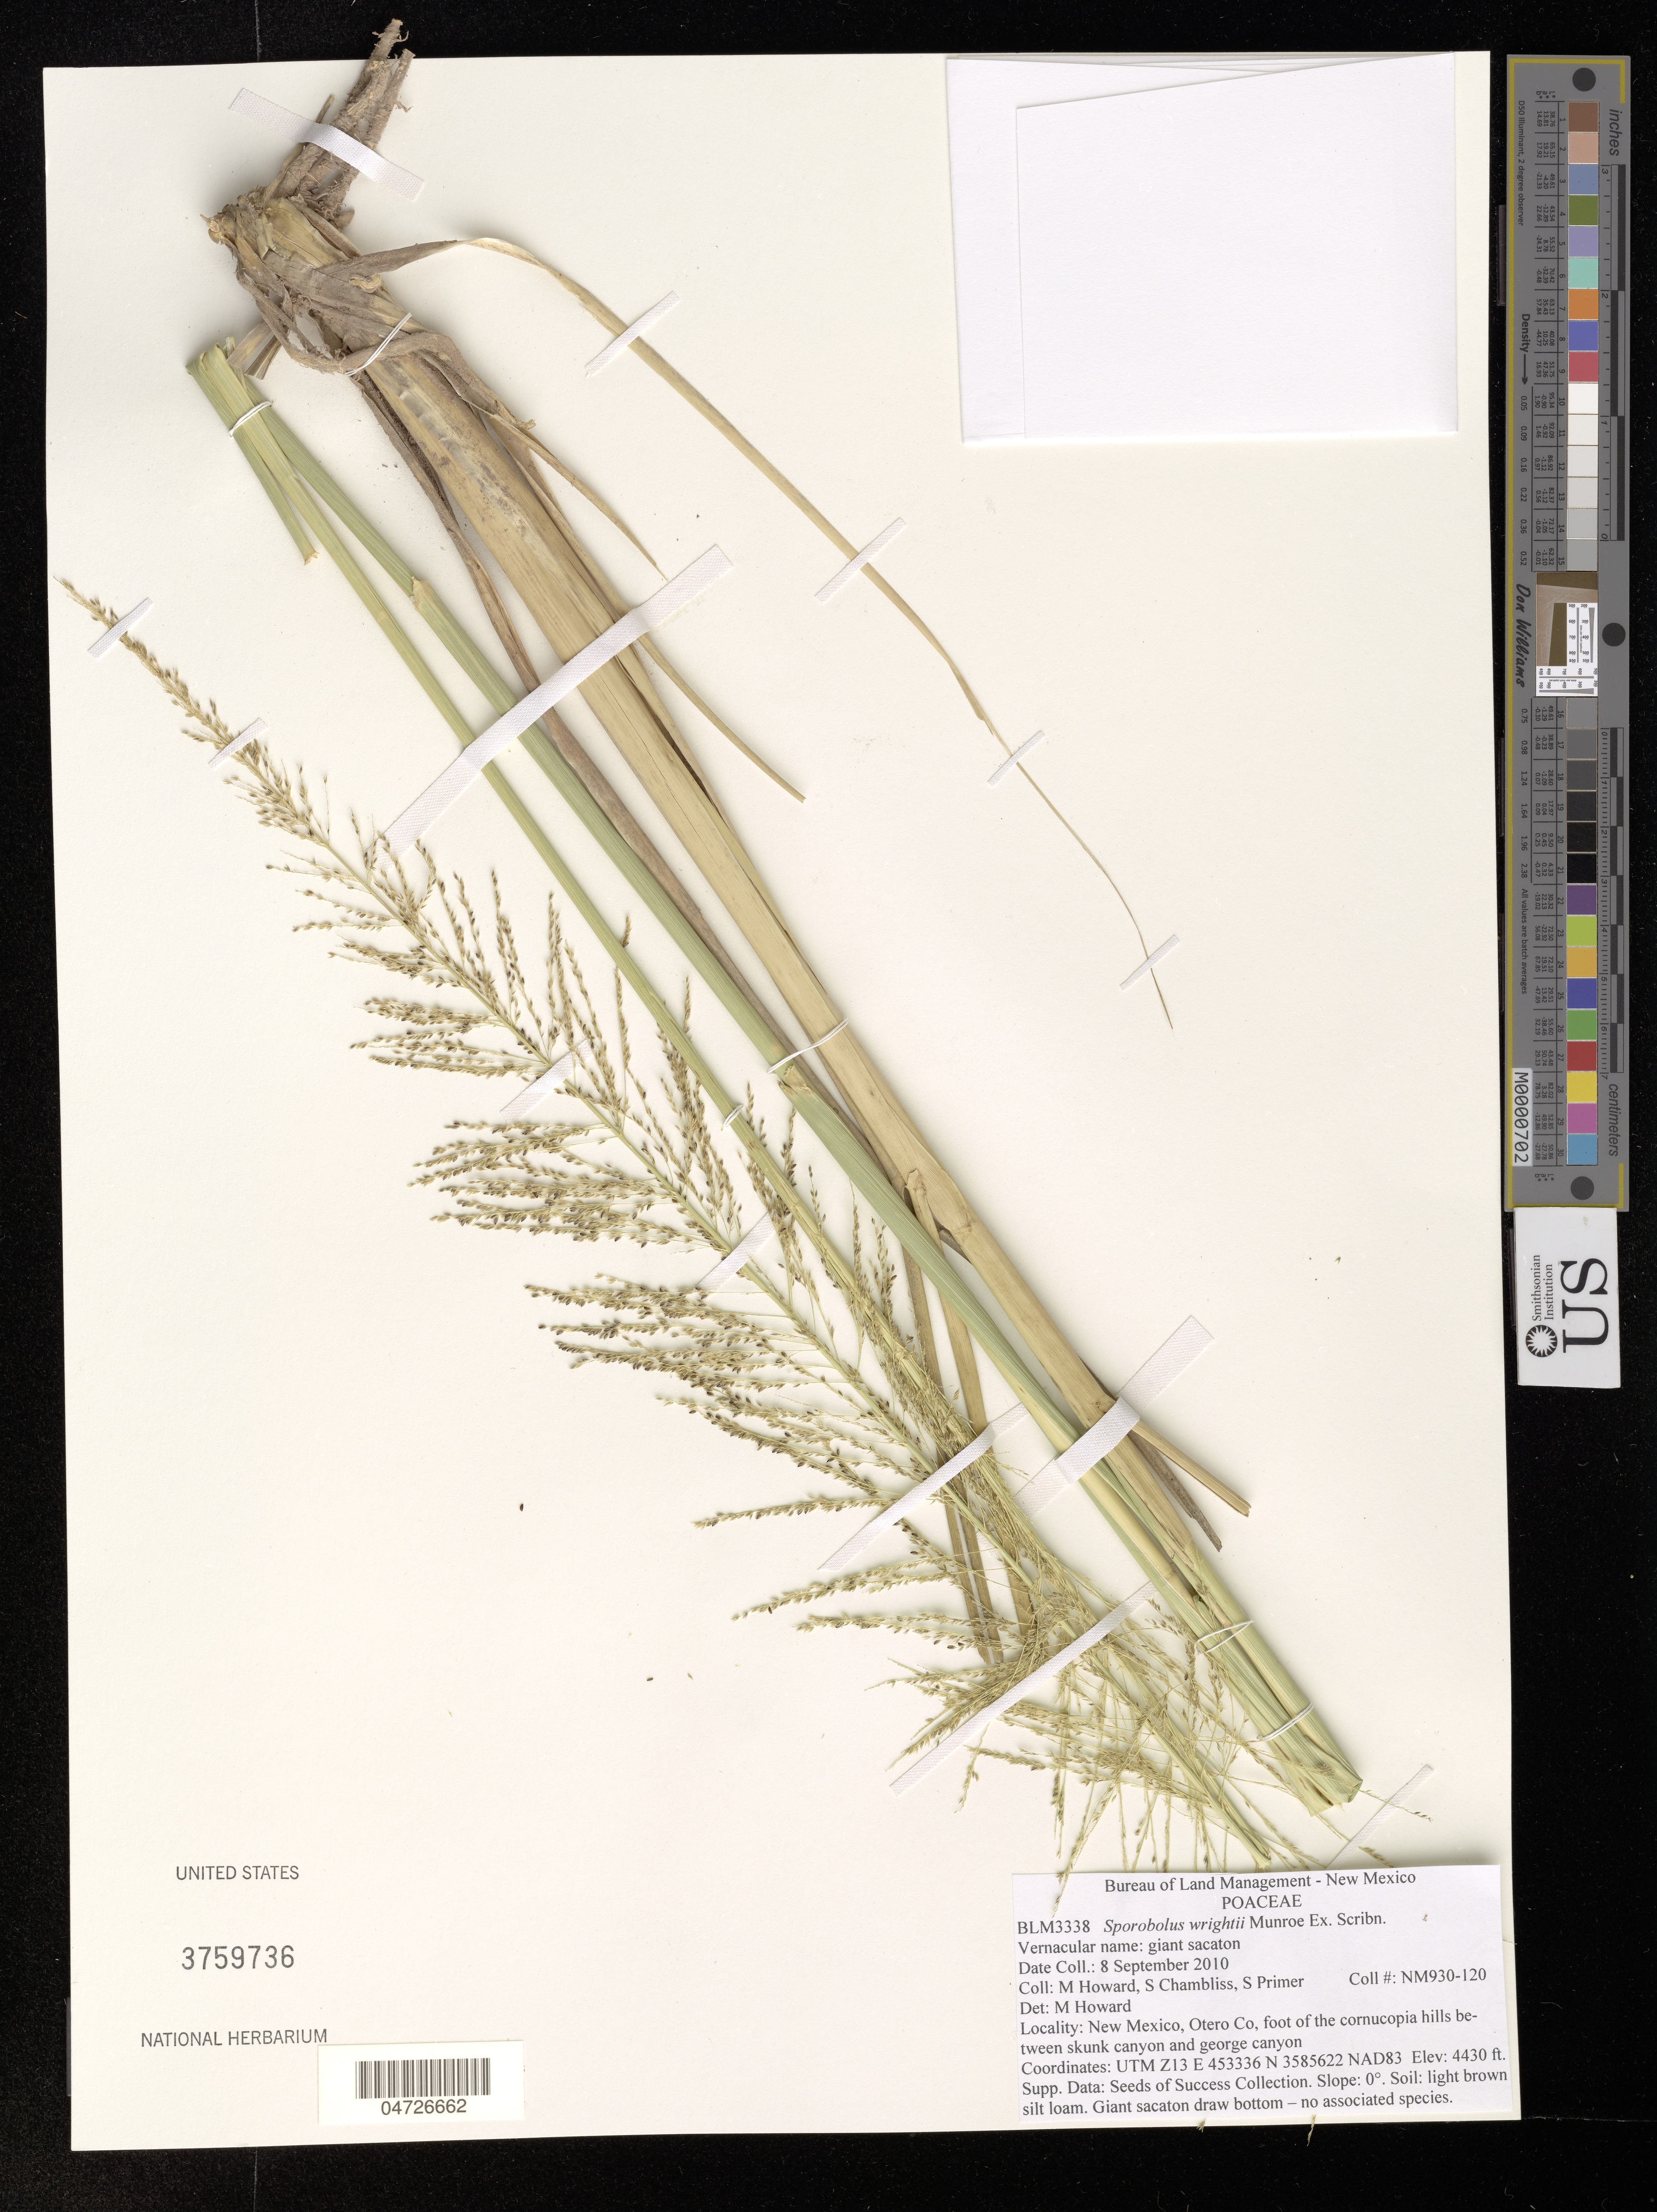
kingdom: Plantae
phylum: Tracheophyta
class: Liliopsida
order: Poales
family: Poaceae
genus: Sporobolus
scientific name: Sporobolus wrightii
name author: Munro ex Scribn.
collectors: M. Howard, S. Chambliss & S. Primer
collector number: NM930-120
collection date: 2010-09-08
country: United States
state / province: New Mexico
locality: Otero Co, foot of the cornucopia hills between skunk canyon and george canyon.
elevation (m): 1350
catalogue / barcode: US 3759736